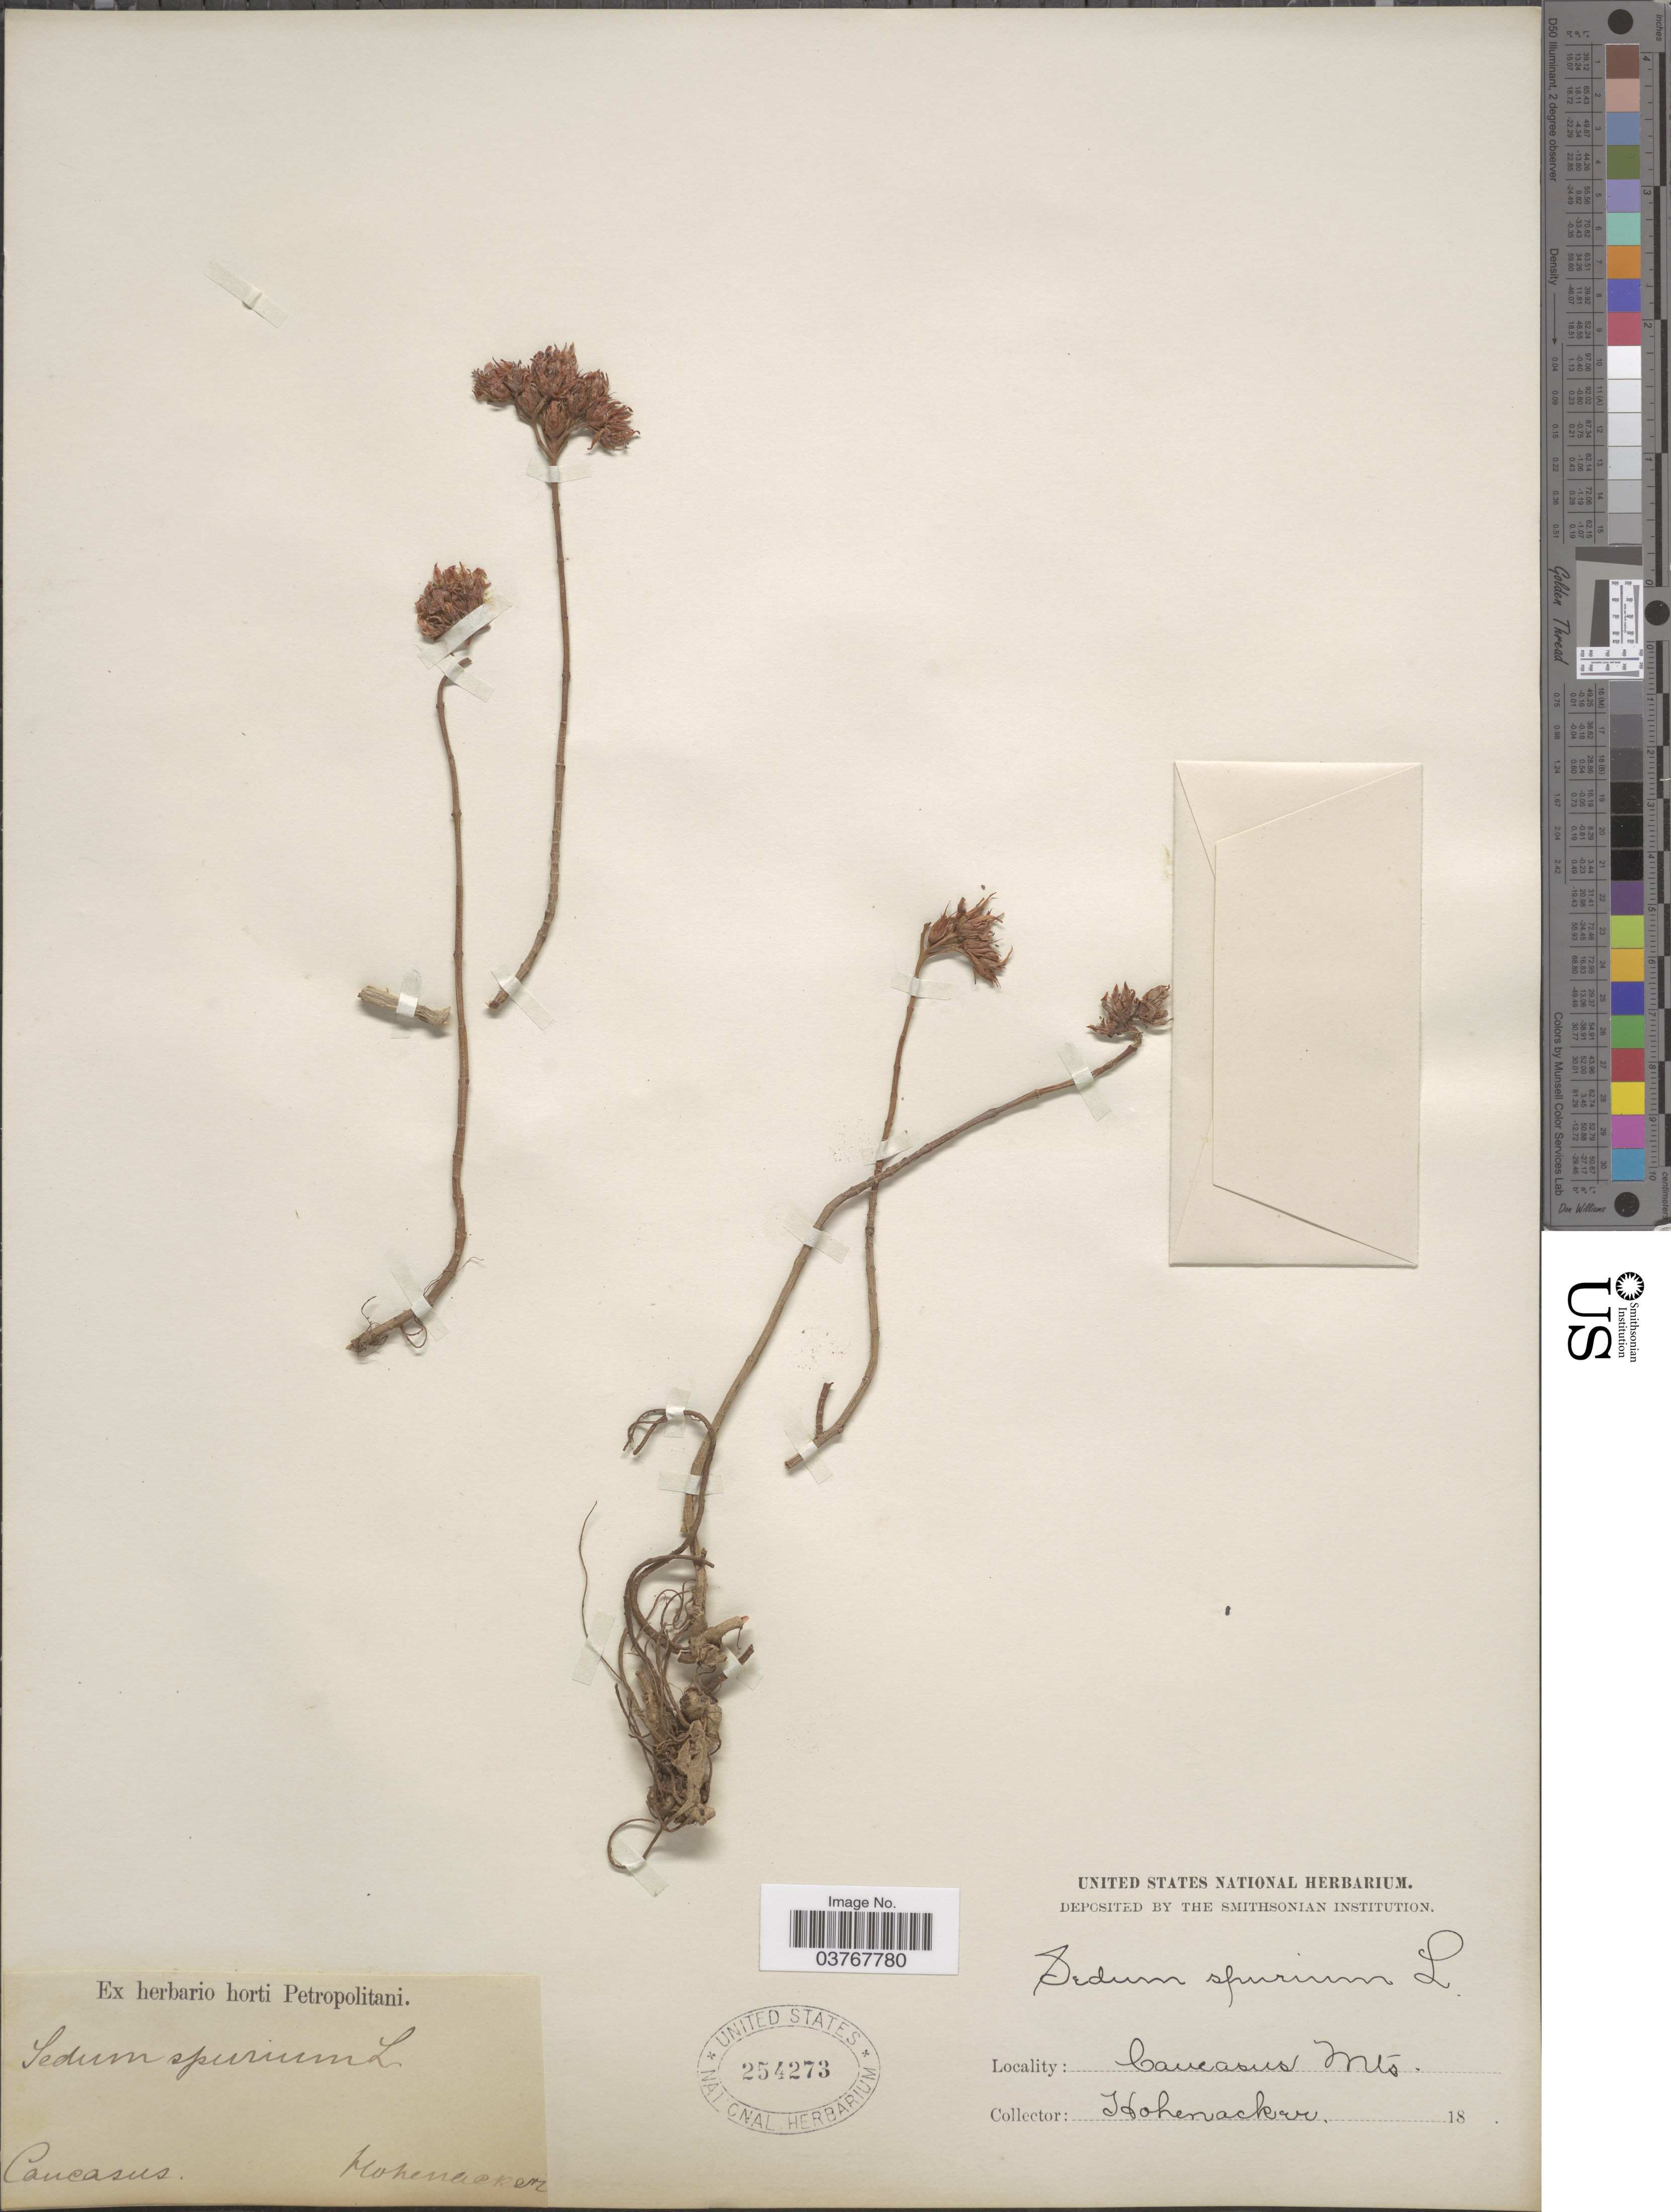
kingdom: Plantae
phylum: Tracheophyta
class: Magnoliopsida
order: Saxifragales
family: Crassulaceae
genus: Phedimus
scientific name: Phedimus spurius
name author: (M. Bieb.) 't Hart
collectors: Hohenacker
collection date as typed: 18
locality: Caucasus. Caucasus Mts.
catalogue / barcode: US 254273